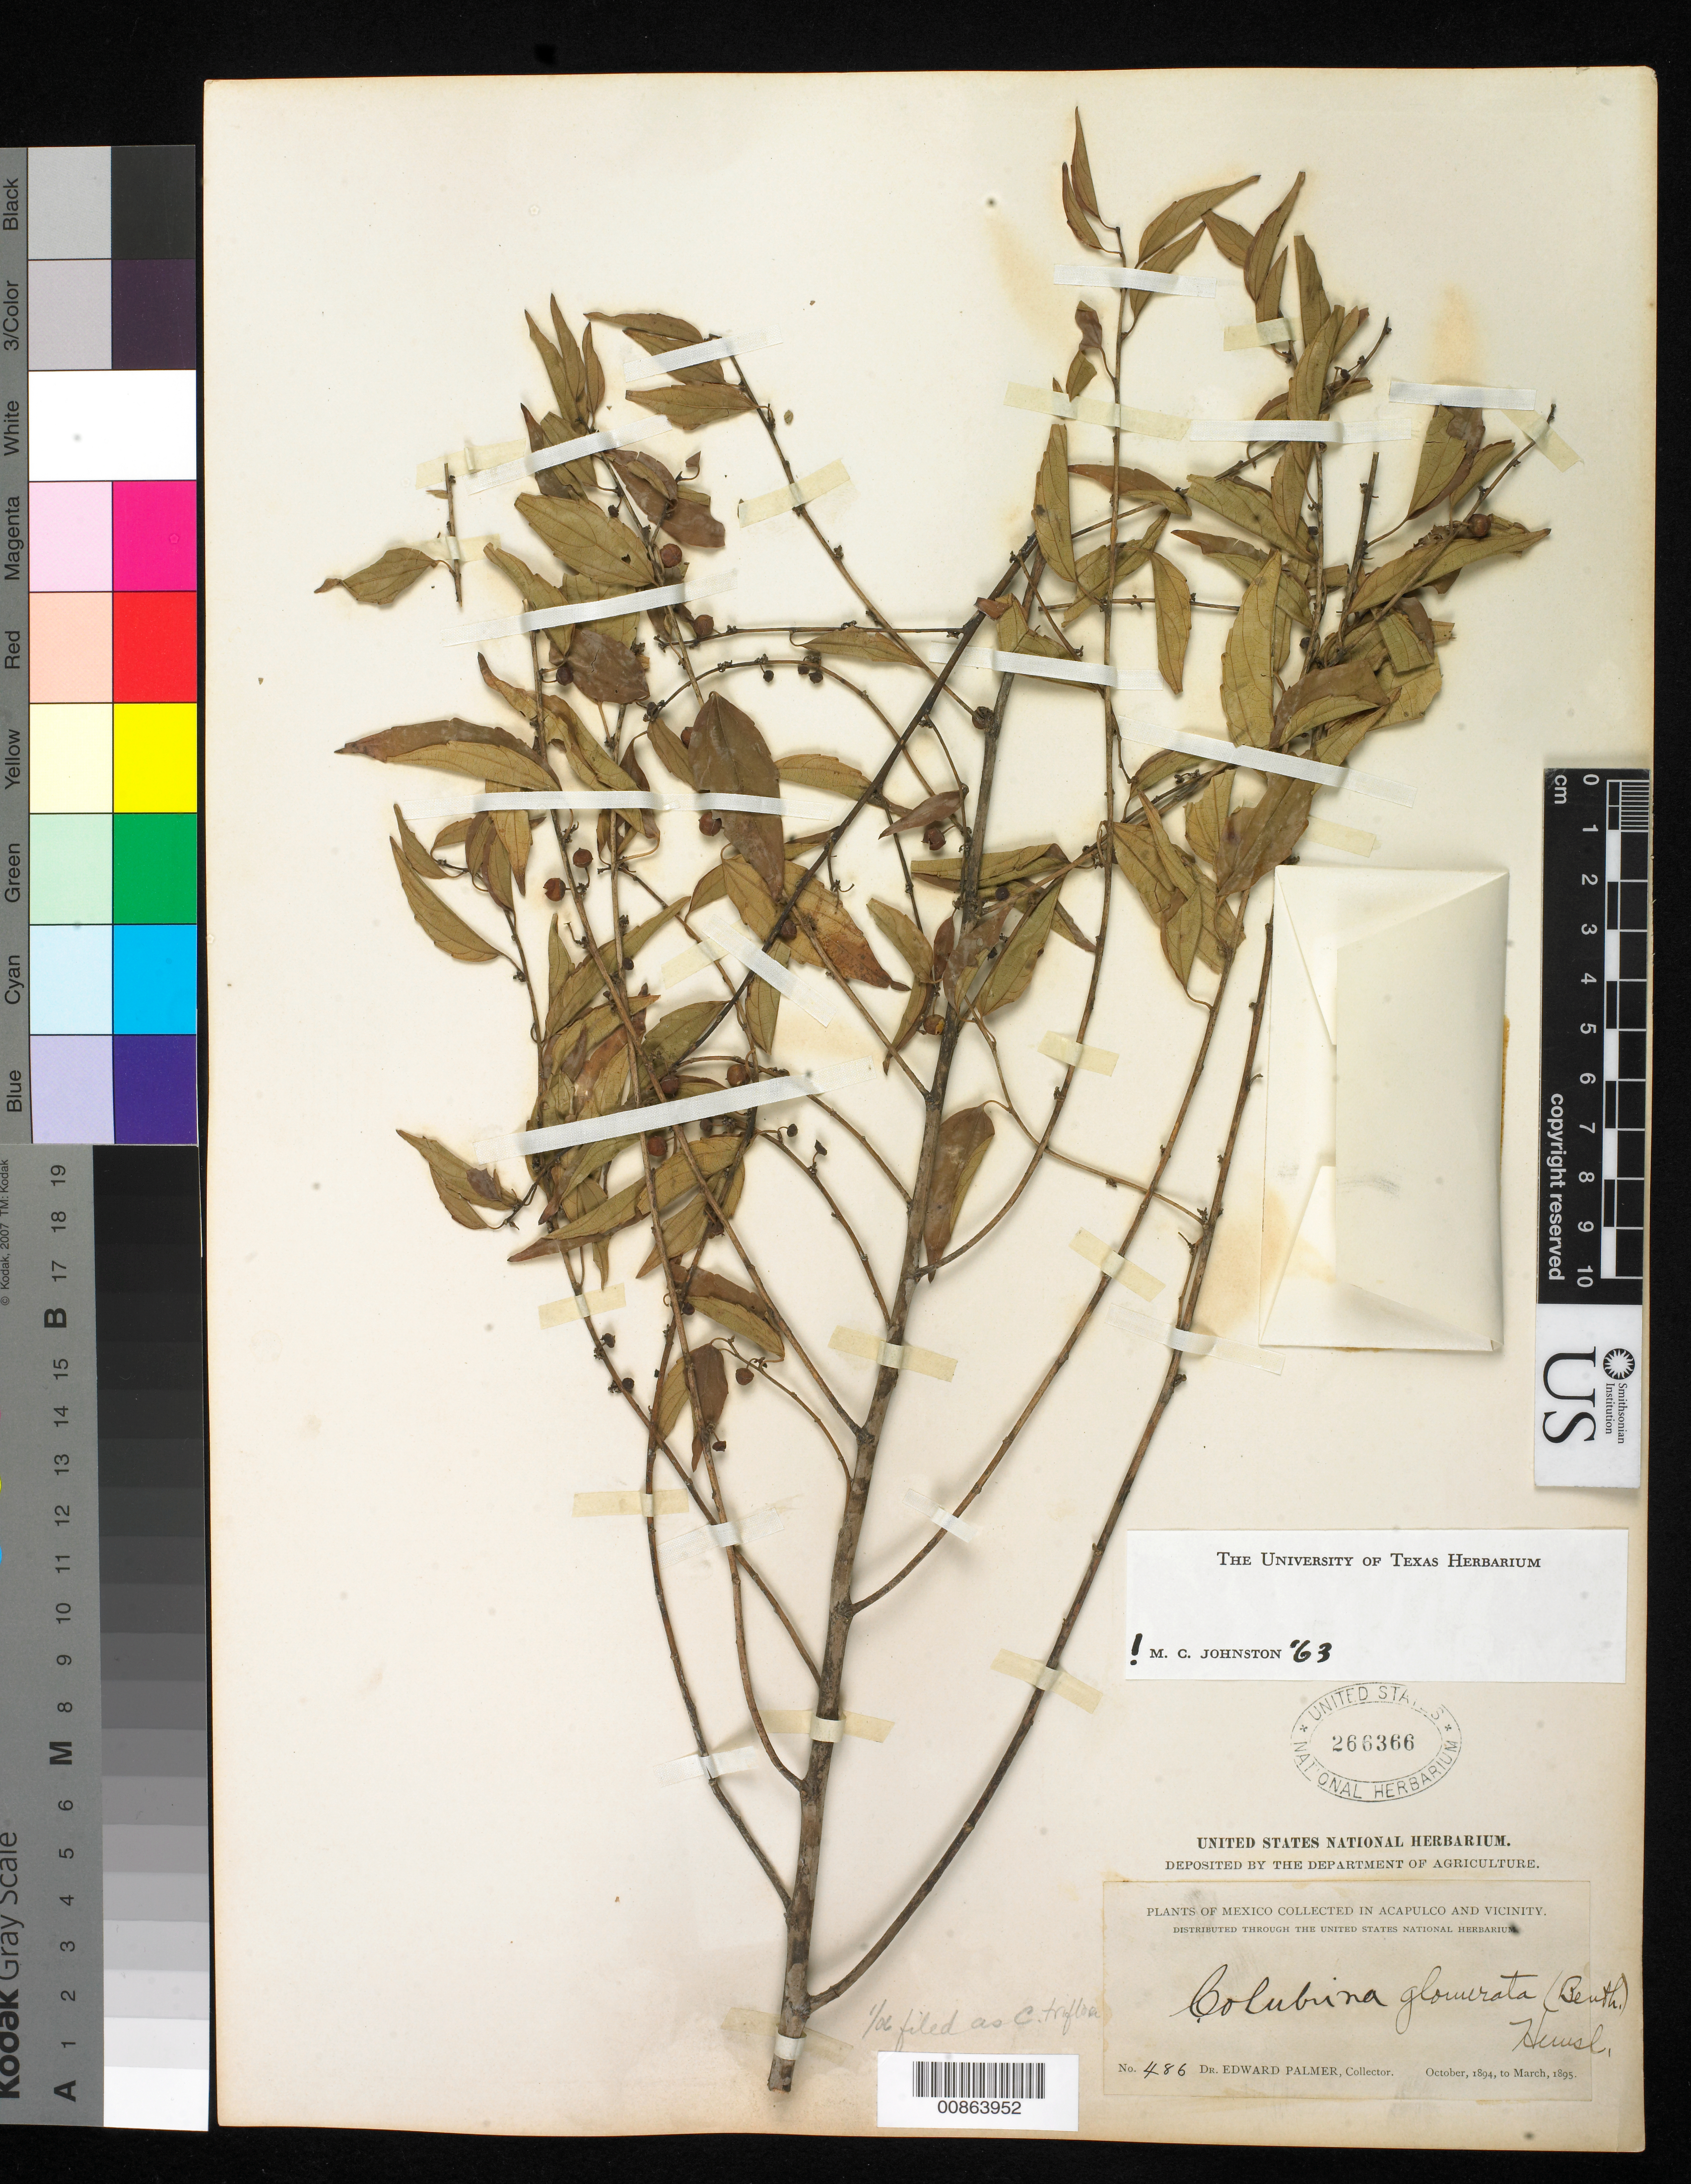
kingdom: Plantae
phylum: Tracheophyta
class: Magnoliopsida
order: Rosales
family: Rhamnaceae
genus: Colubrina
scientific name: Colubrina triflora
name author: Brongn. ex Sweet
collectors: E. Palmer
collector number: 486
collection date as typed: Oct 1894 to -- Mar 1895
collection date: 1894-10/1895-03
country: Mexico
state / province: Guerrero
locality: Acapulco, Guerrero and vicinity.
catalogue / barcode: US 266366